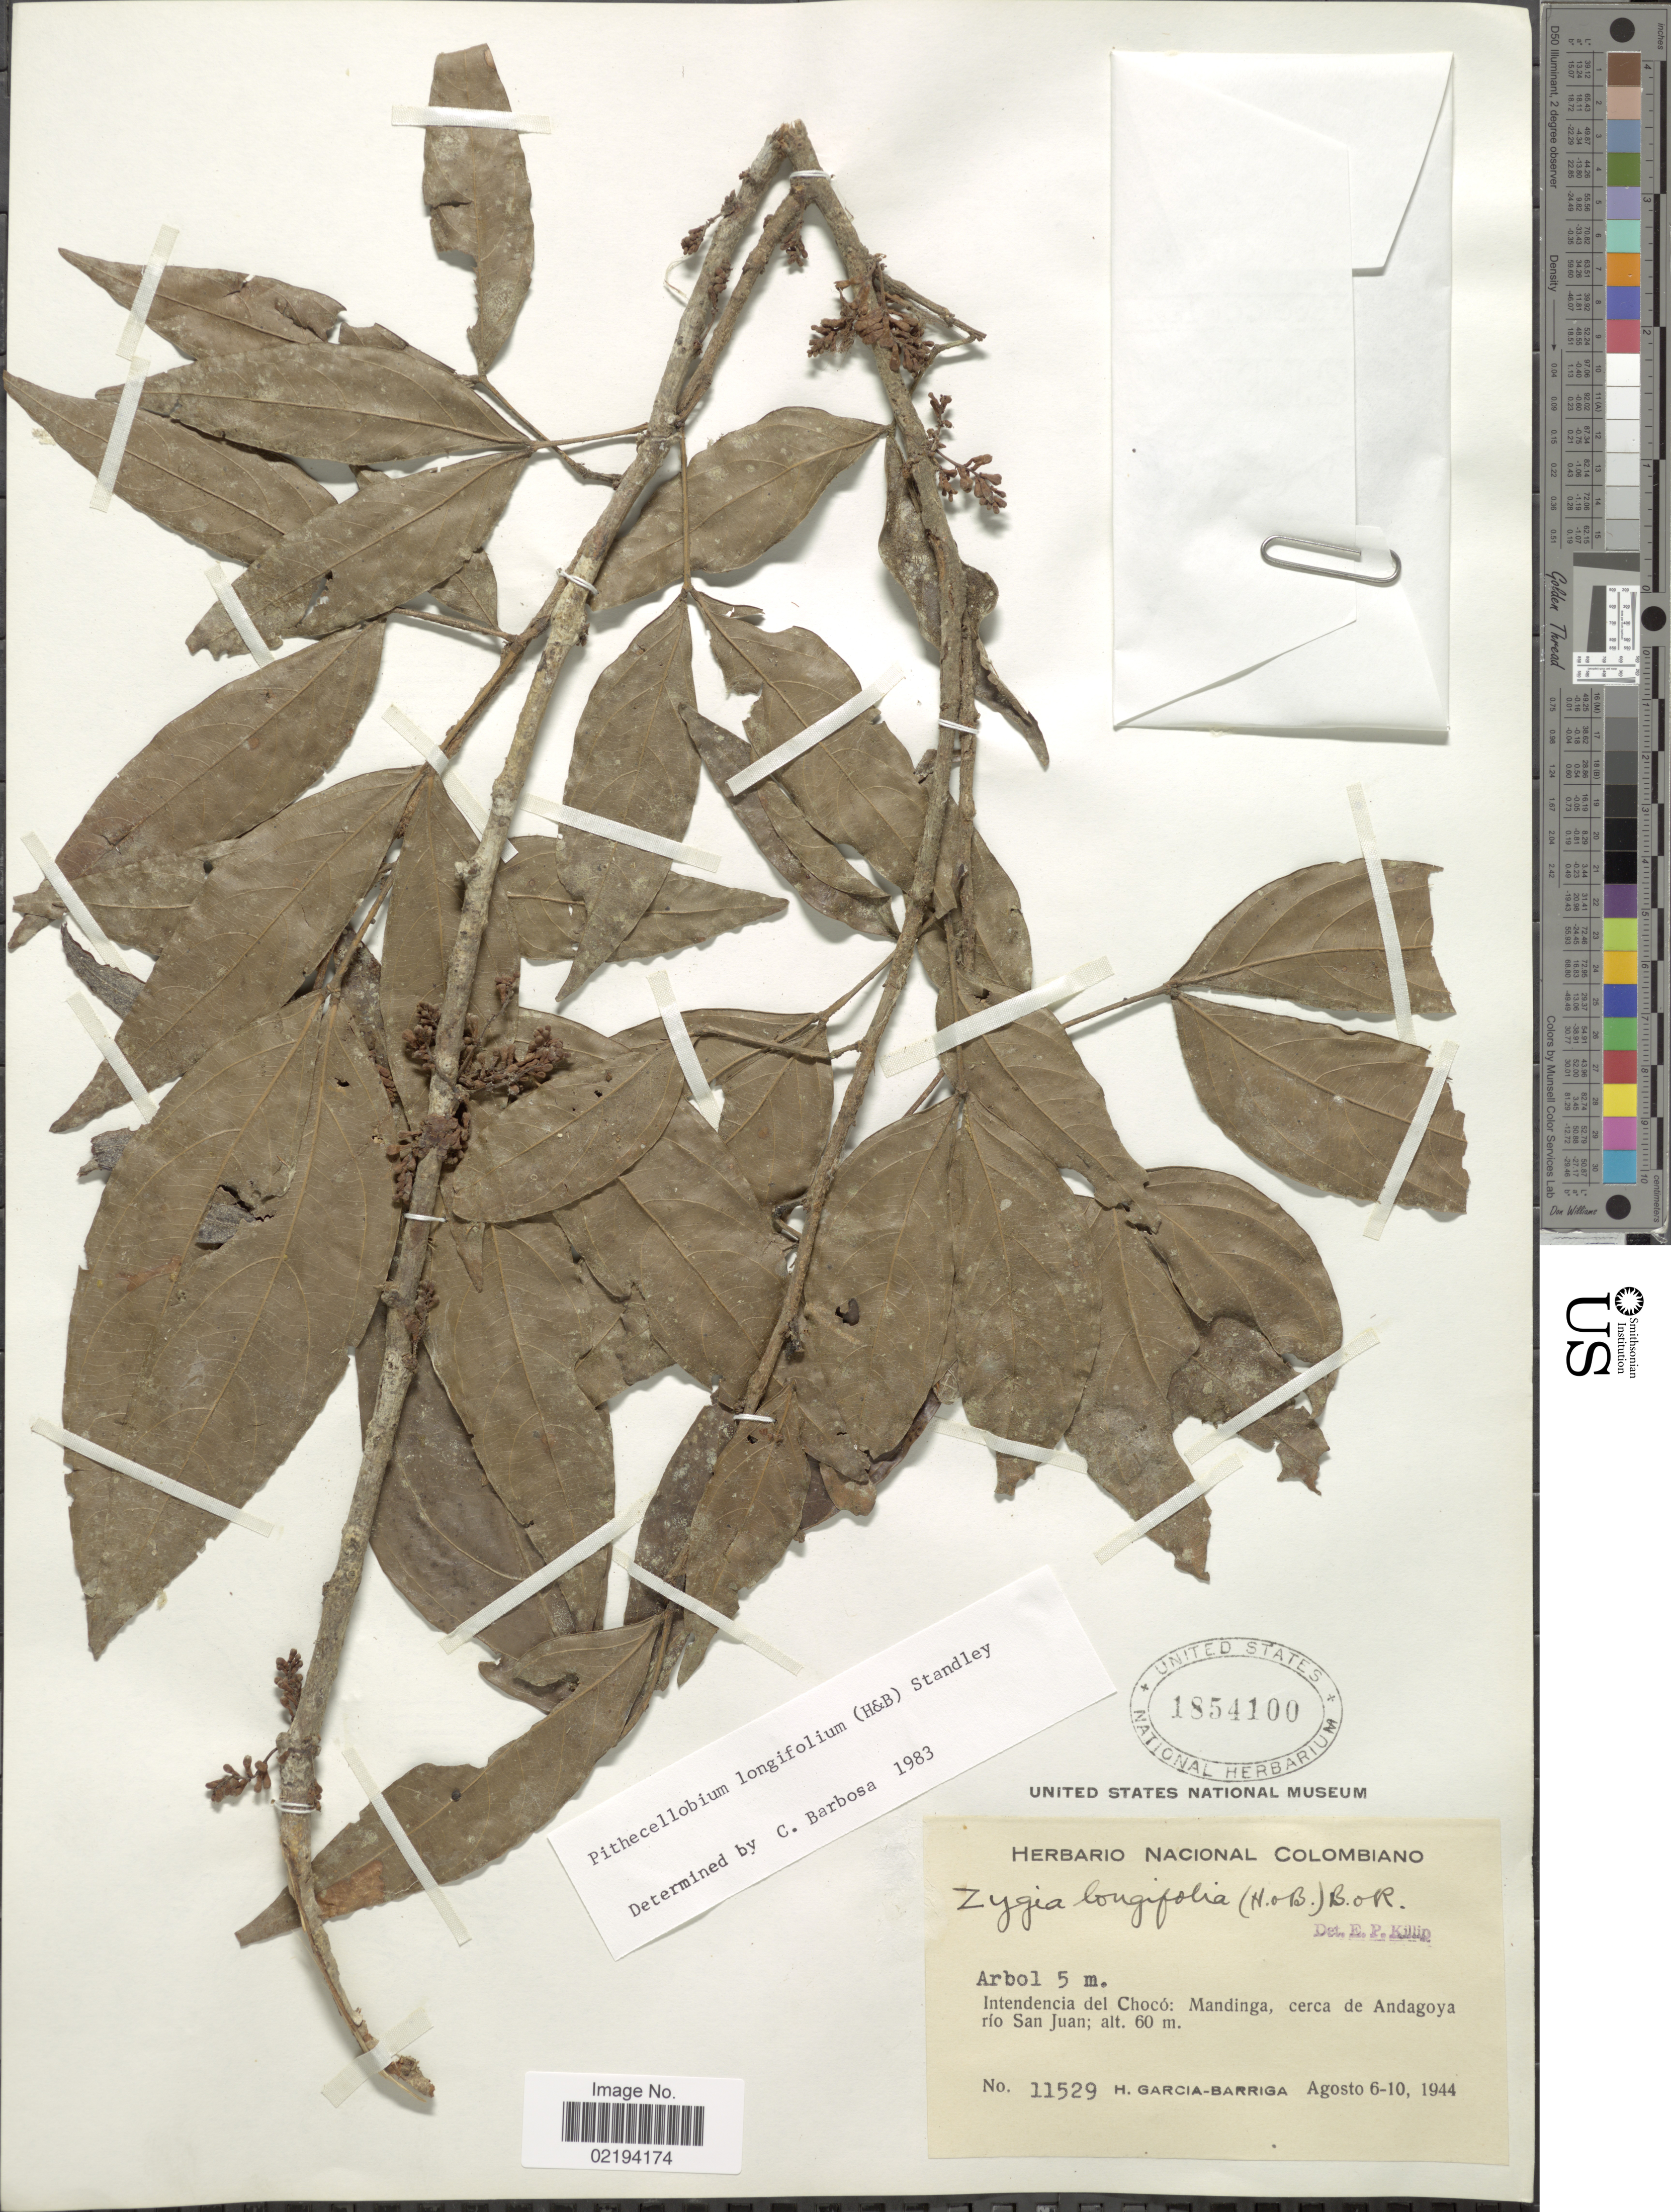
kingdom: Plantae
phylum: Tracheophyta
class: Magnoliopsida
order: Fabales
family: Fabaceae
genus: Zygia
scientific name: Zygia longifolia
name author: (Willd.) Britton & Rose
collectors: H. García Barriga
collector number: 11529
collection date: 1944-08-06/1944-08-10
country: Colombia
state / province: Chocó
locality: Intendencia del Chocó: Mandinga, cerca de Andagoya río san Juan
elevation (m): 60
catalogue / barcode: US 1854100